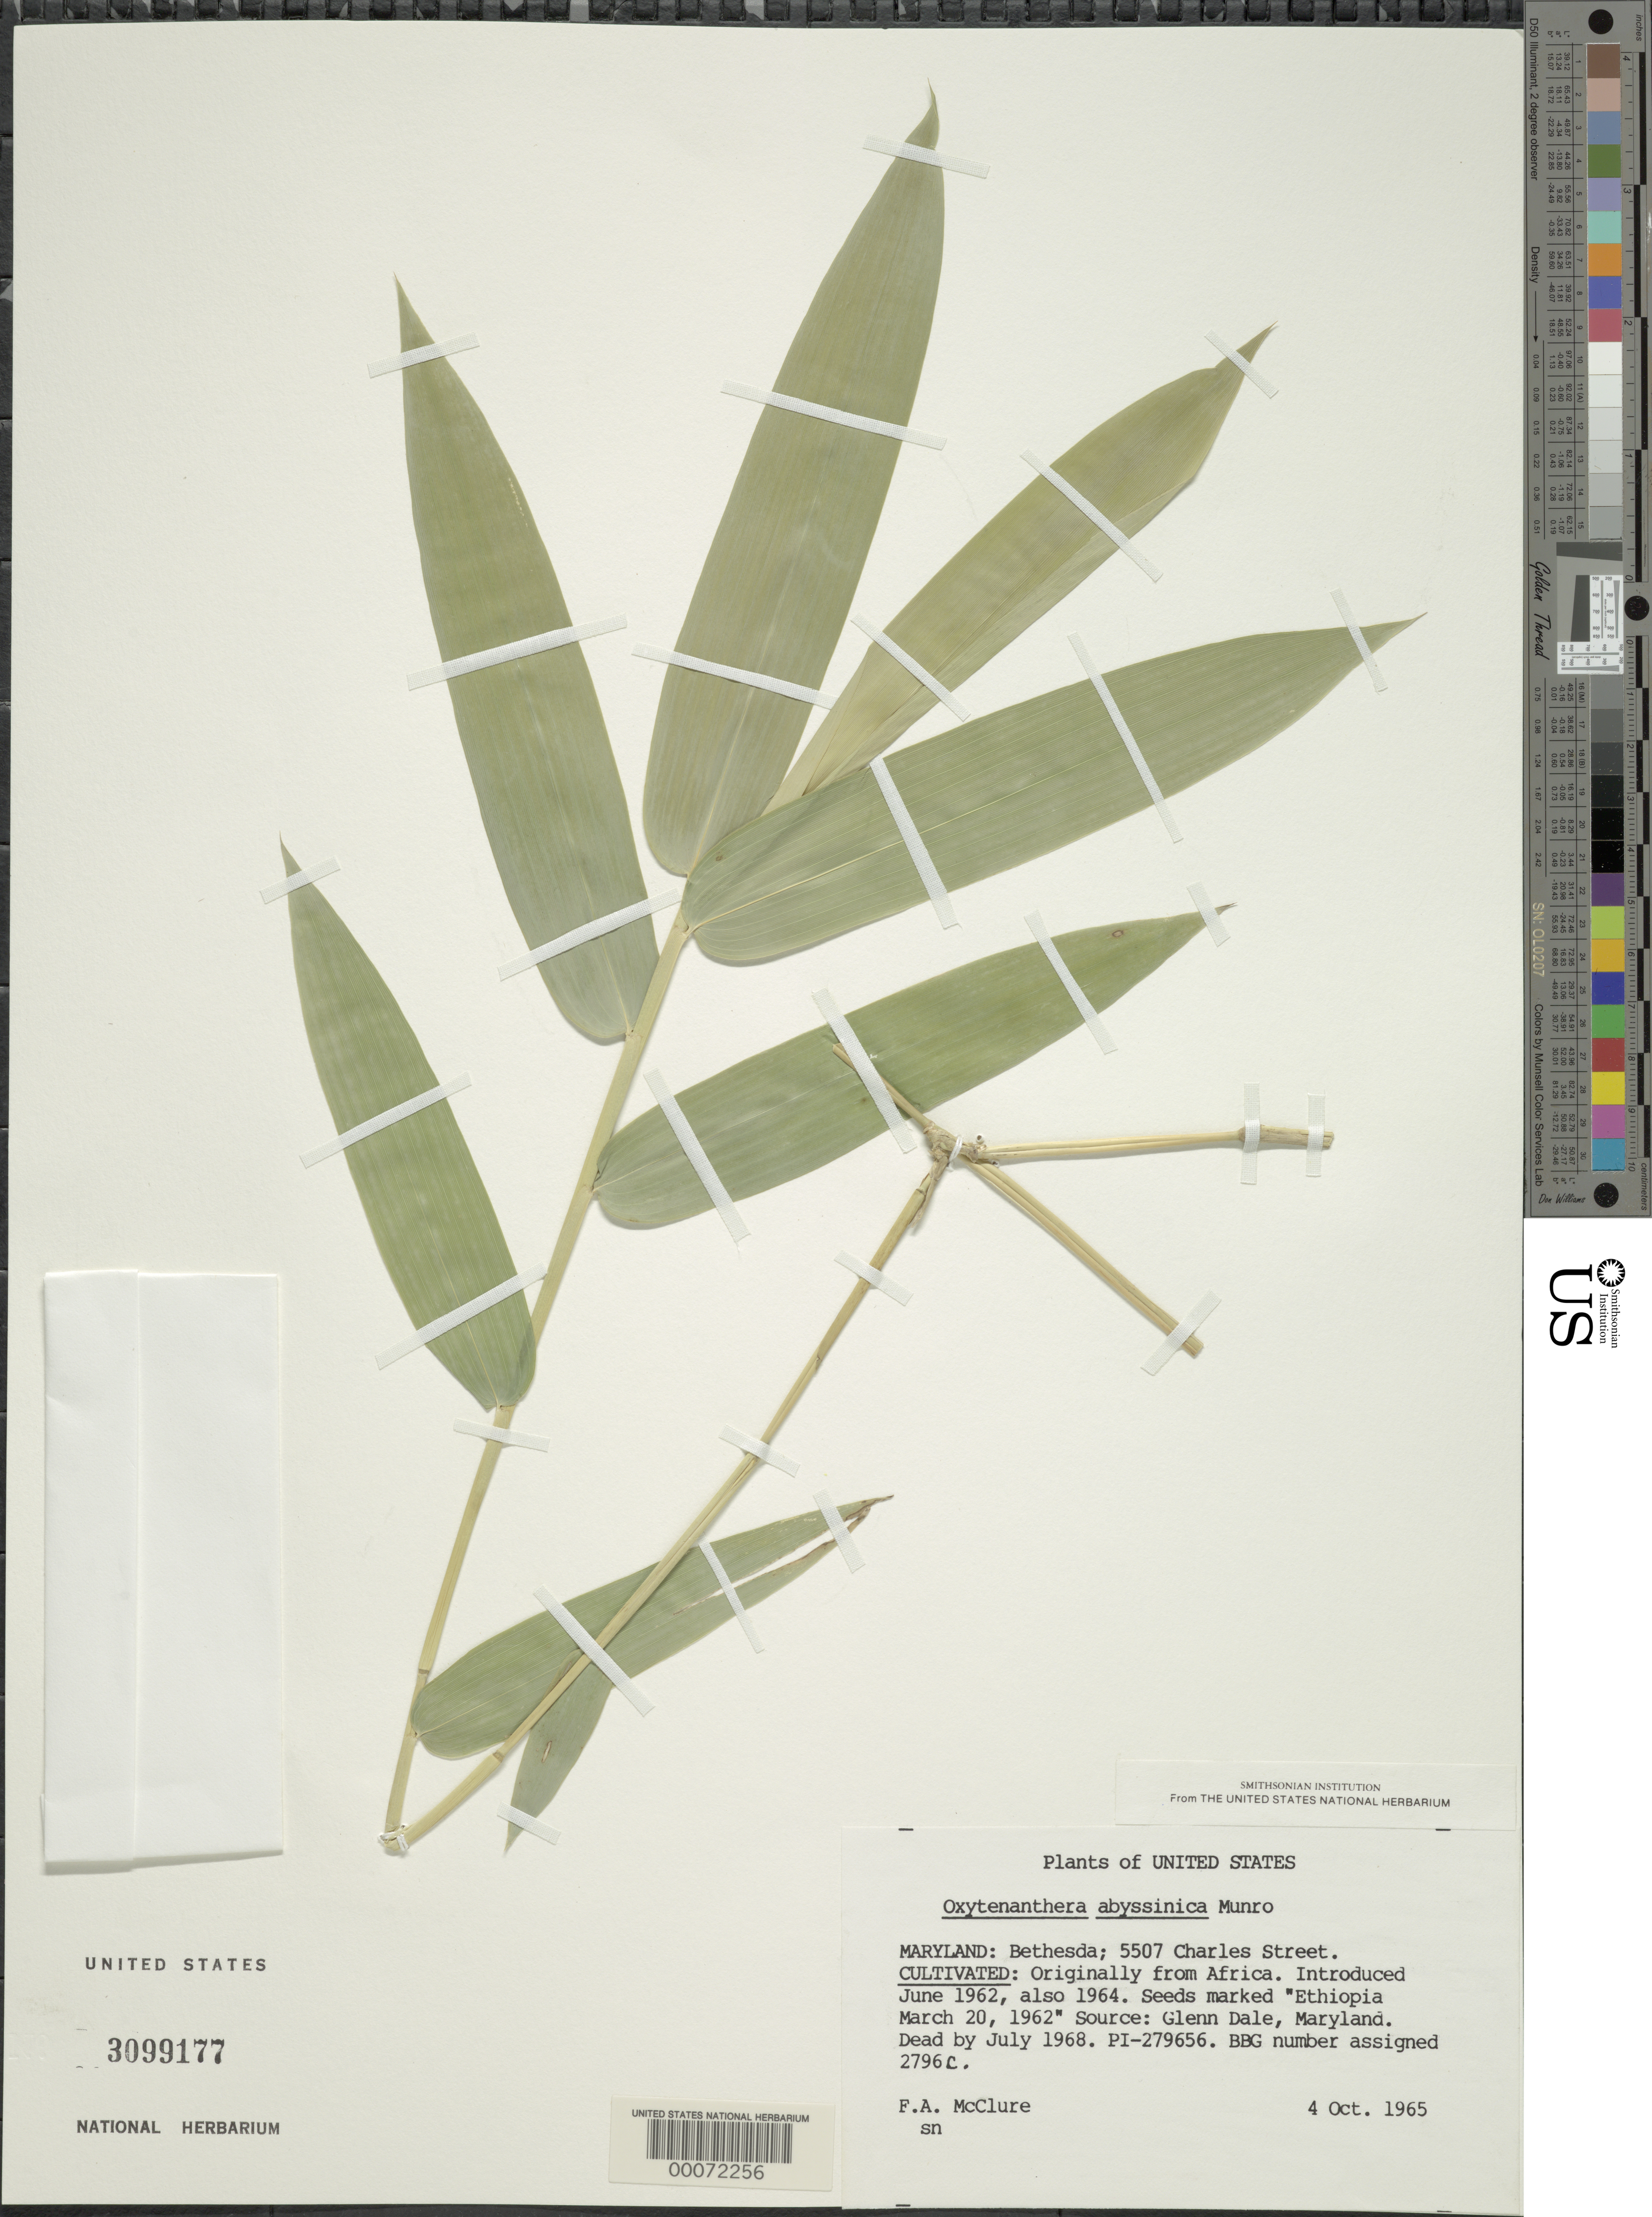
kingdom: Plantae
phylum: Tracheophyta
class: Liliopsida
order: Poales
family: Poaceae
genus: Oxytenanthera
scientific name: Oxytenanthera abyssinica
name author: (A. Rich.) Munro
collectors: F. A. McClure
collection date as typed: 04 Oct 1965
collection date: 1965-10-04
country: United States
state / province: Maryland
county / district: Montgomery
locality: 5507 Charles Street, Bethesda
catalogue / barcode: US 3099177